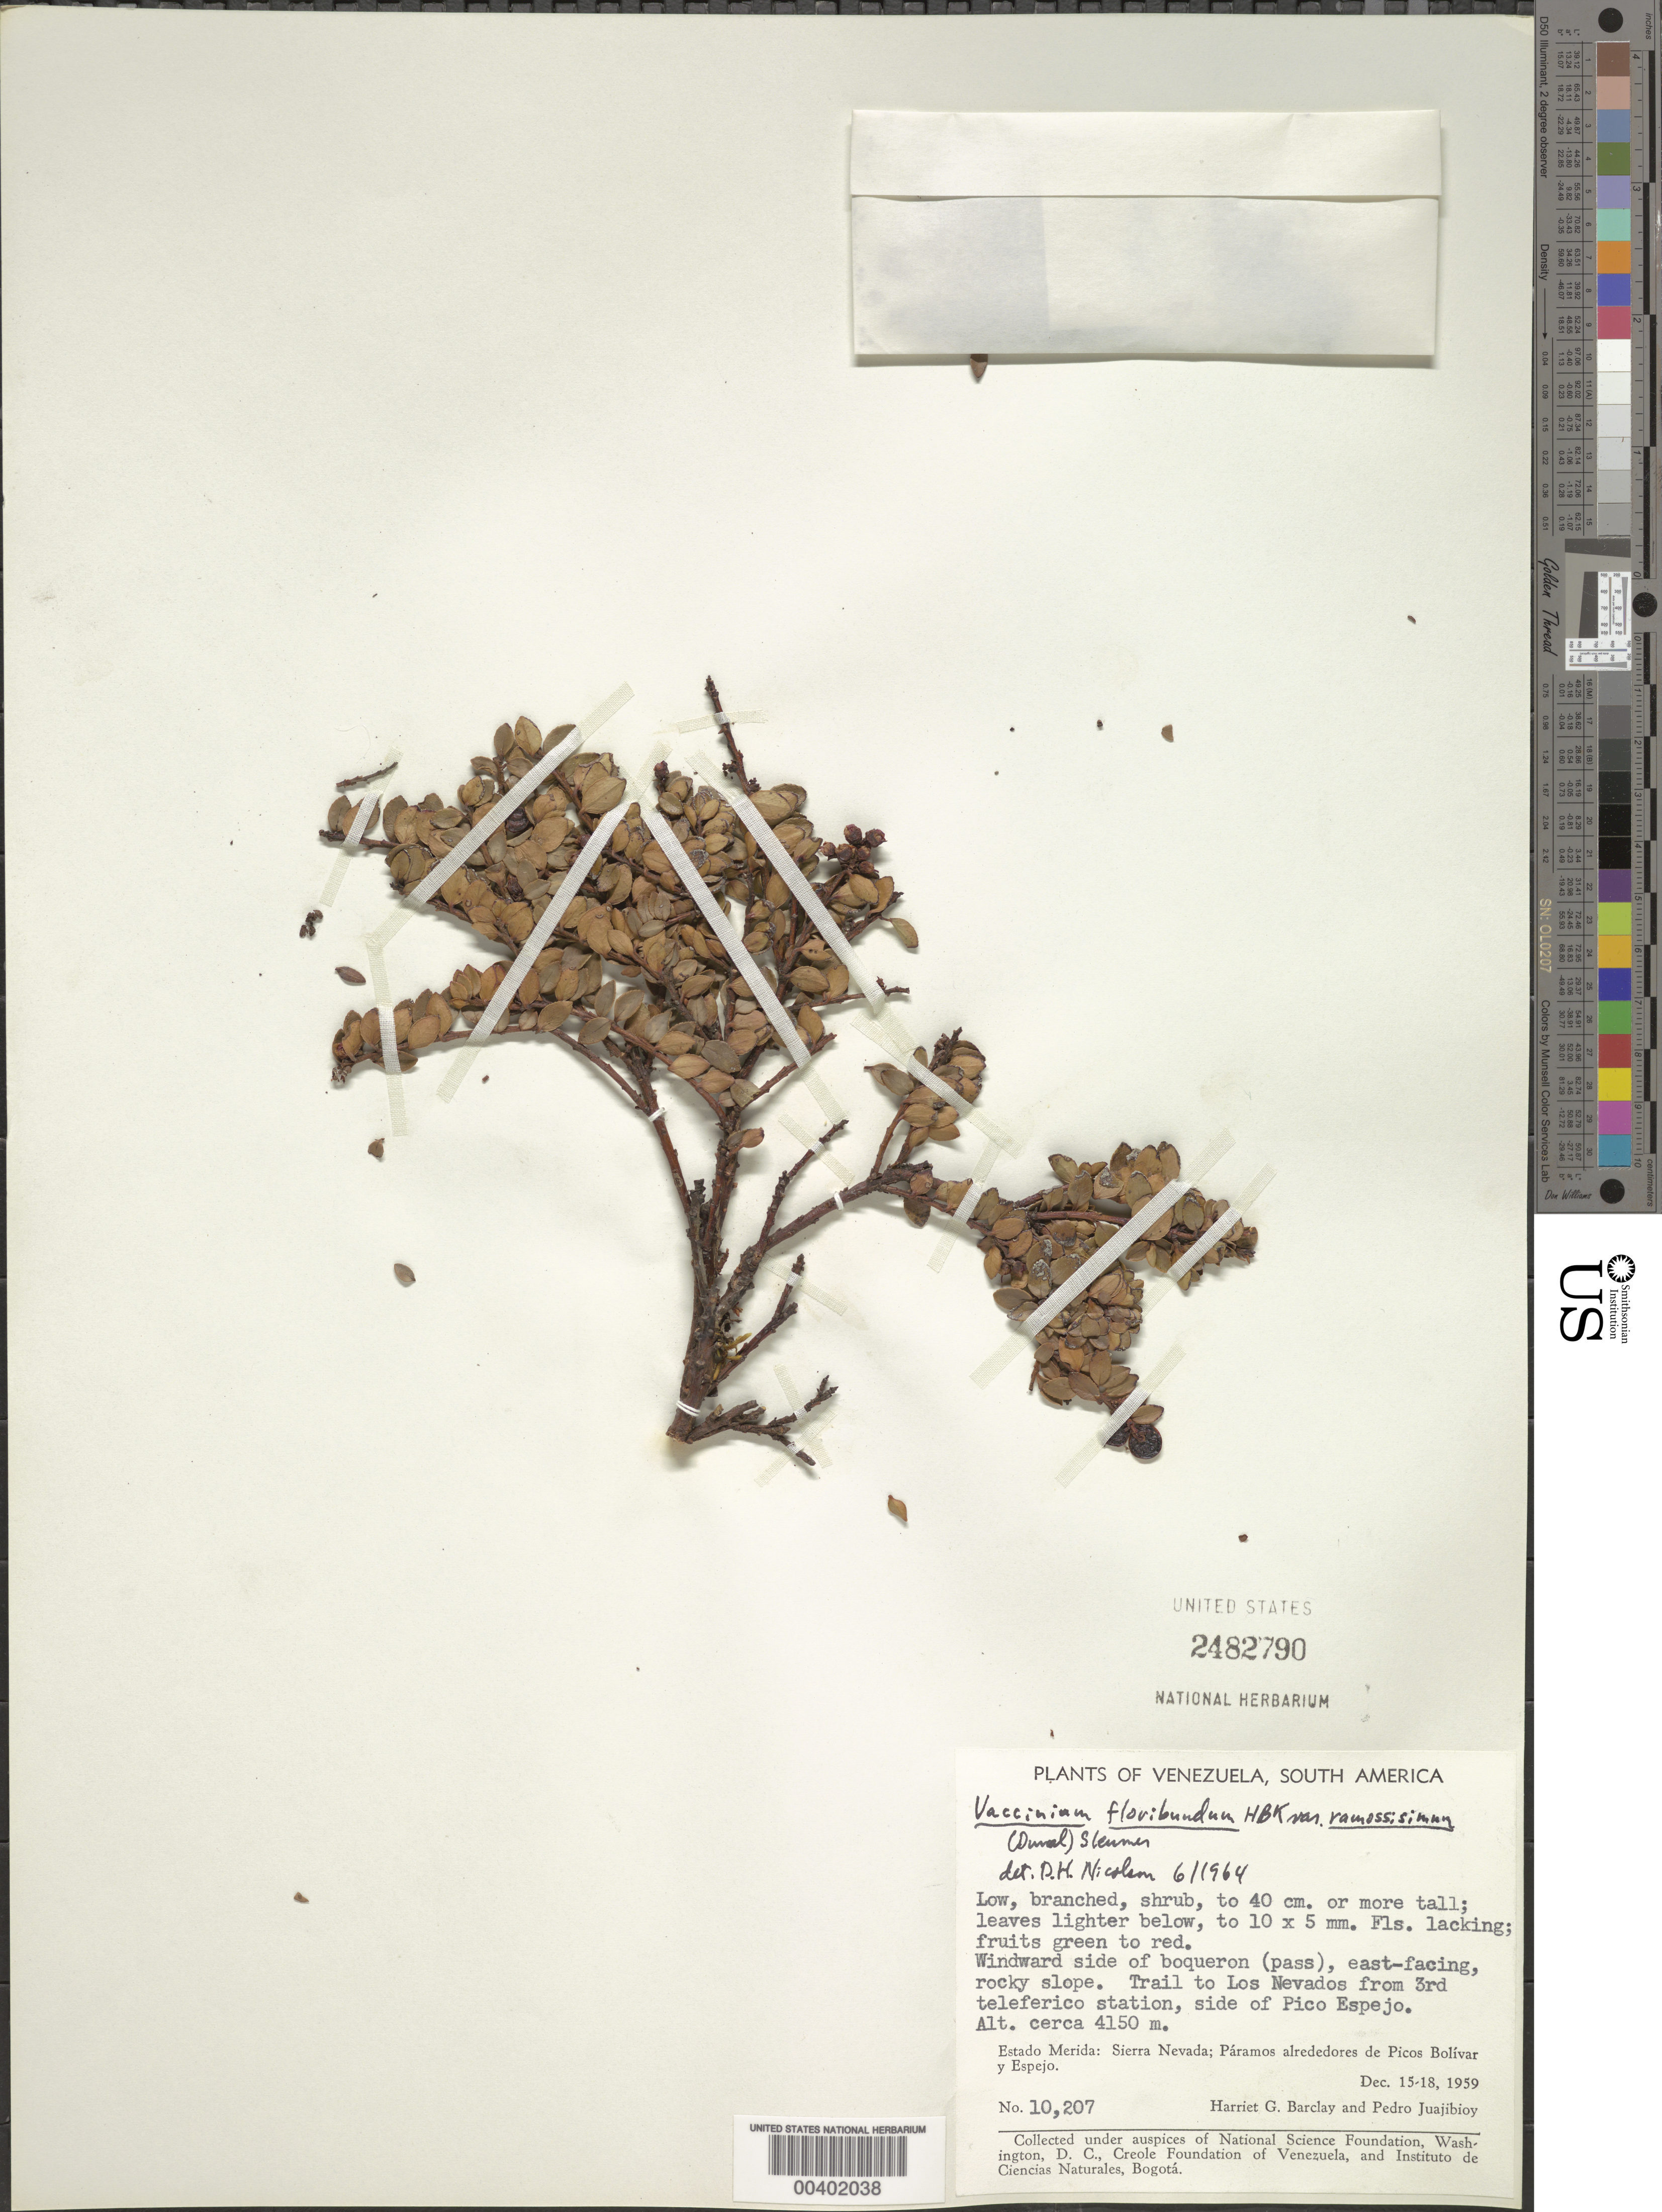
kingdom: Plantae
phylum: Tracheophyta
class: Magnoliopsida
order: Ericales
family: Ericaceae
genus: Vaccinium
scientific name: Vaccinium floribundum var. ramosissimum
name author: Kunth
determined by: Nicolson, Dan H.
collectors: H. G. Barclay & P. Juajibioy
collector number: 10207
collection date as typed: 15 Dec 1959 to 18 Dec 1959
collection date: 1959-12-15/1959-12-18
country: Venezuela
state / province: Mérida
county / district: Libertador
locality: Trail to Los Nevados from 3rd teleferico station, side of Pico Espejo. Espejo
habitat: Windward side of boqueron (pass), east-facing, rocky slope.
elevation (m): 4150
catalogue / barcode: US 2482790